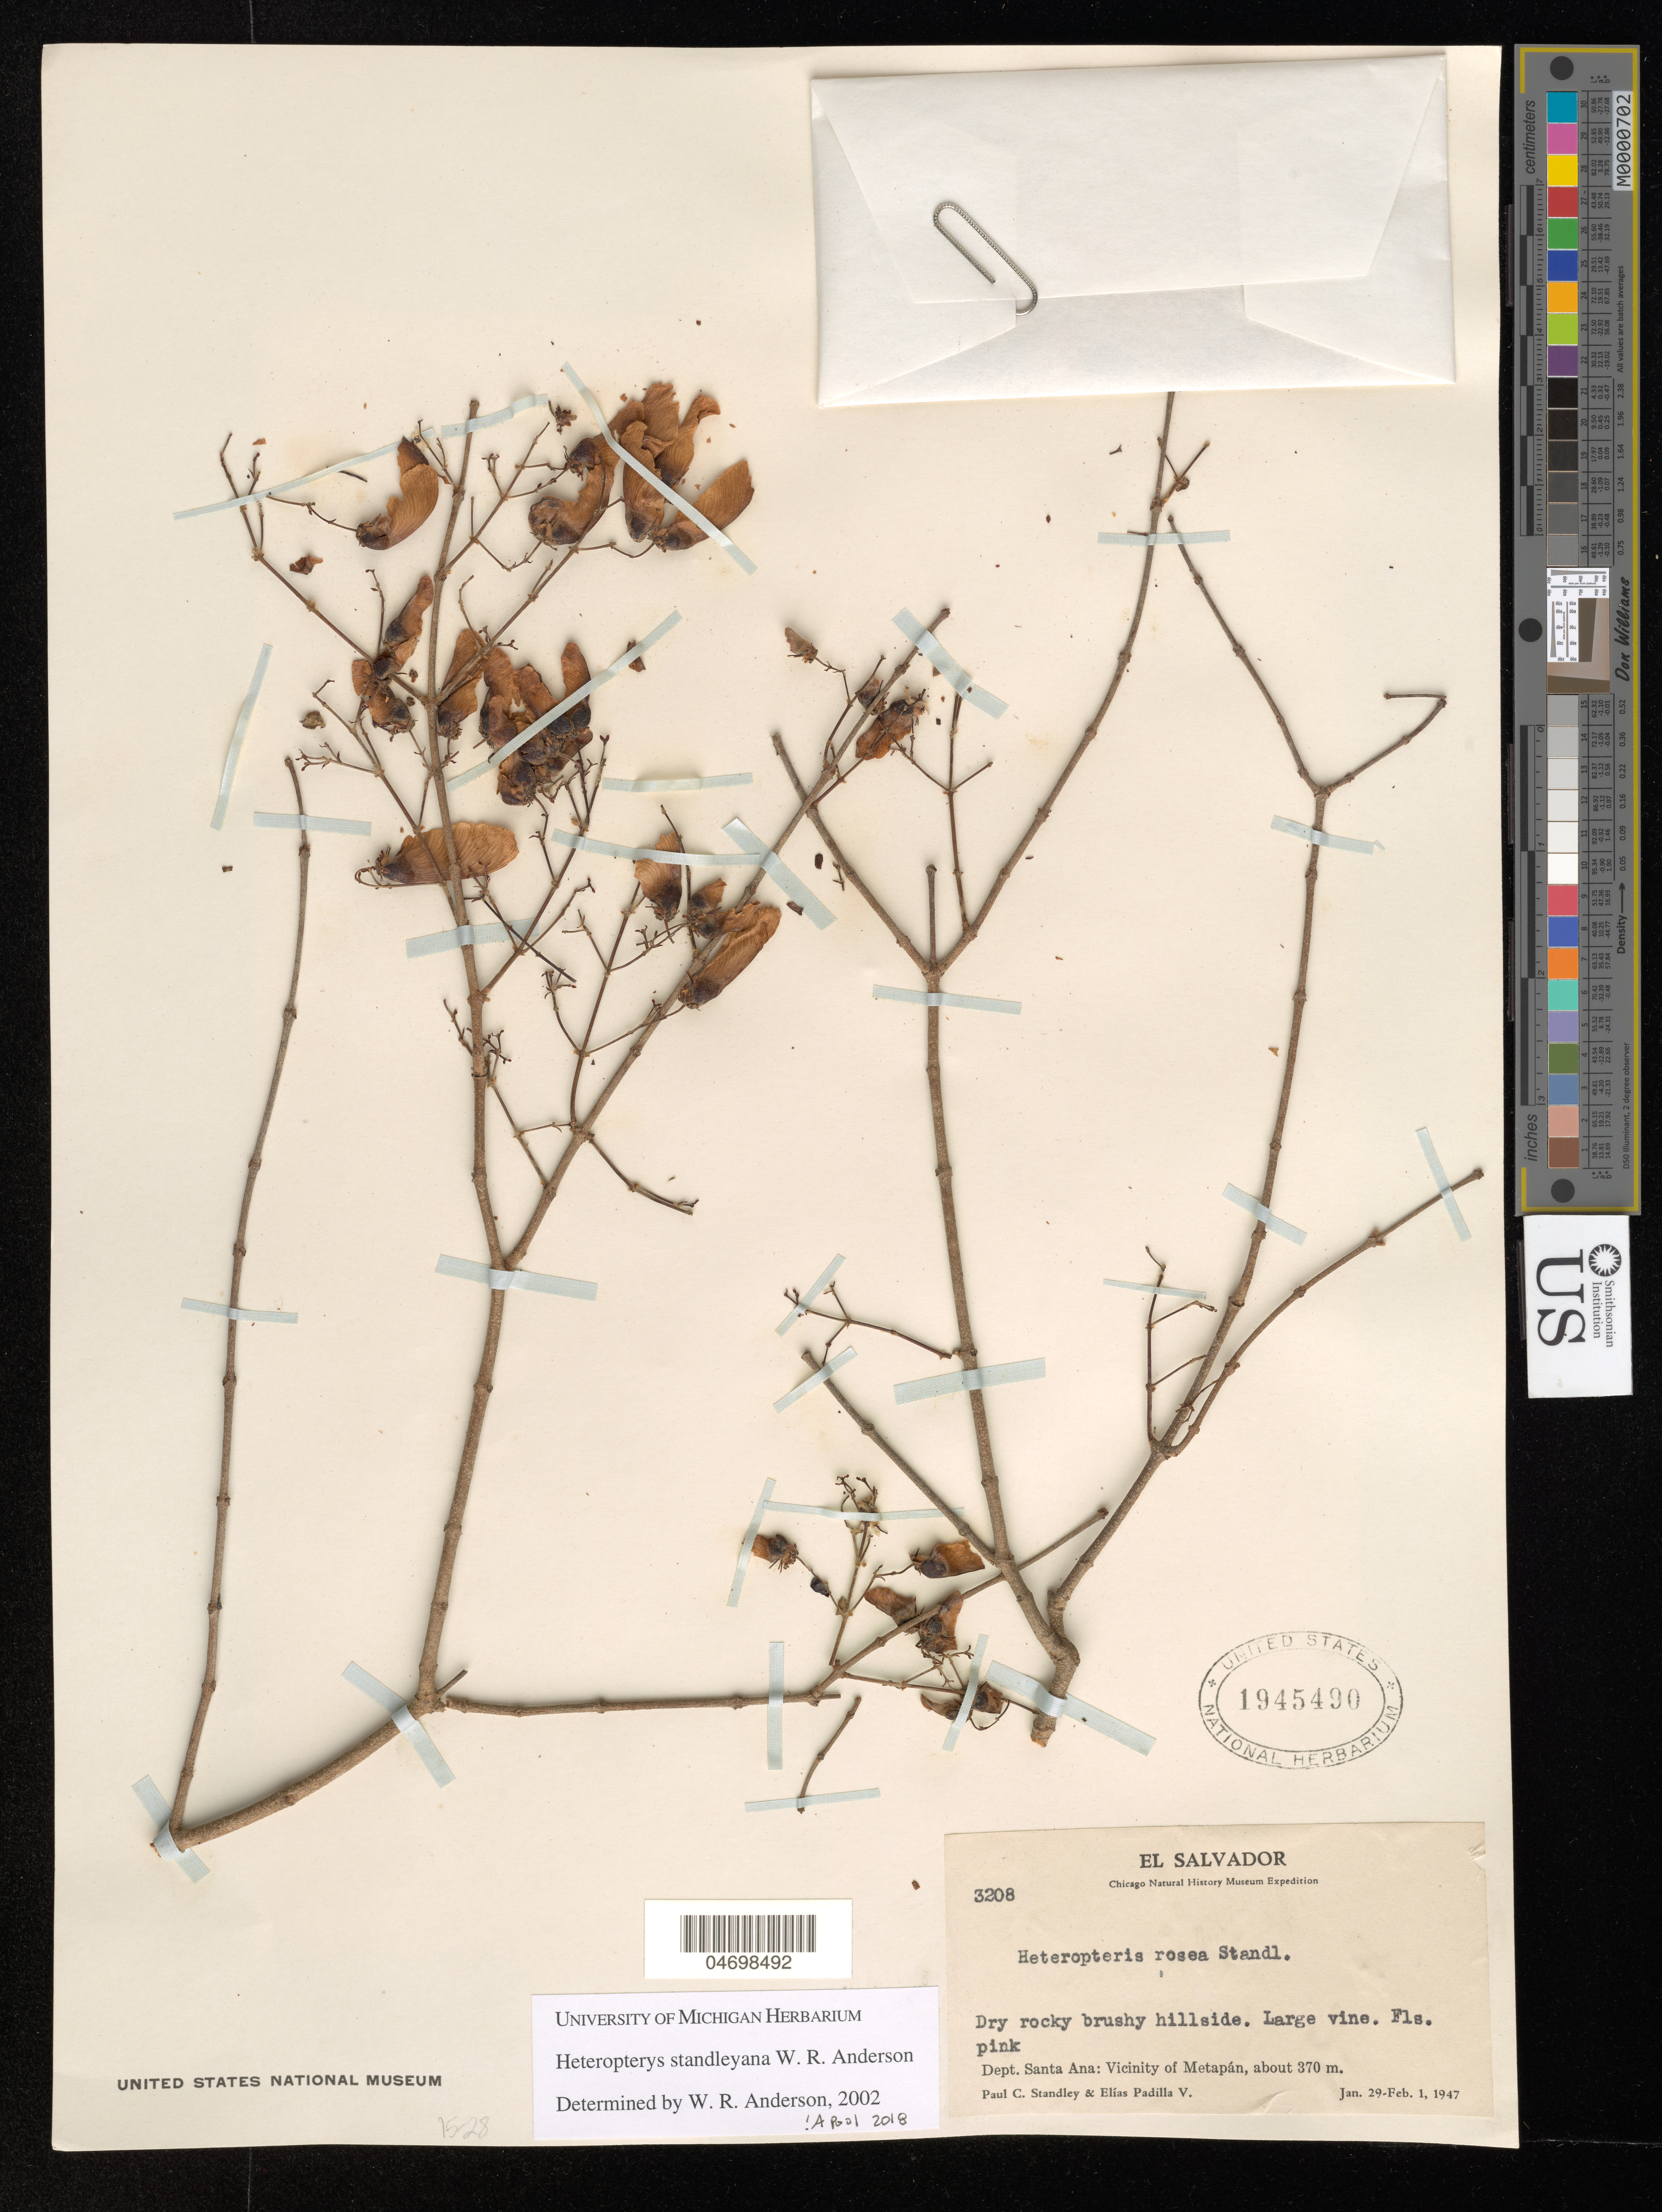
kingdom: Plantae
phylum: Tracheophyta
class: Magnoliopsida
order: Malpighiales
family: Malpighiaceae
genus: Heteropterys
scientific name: Heteropterys standleyana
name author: W.R. Anderson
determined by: Pool, A., (MO), Missouri Botanical Garden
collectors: P. C. Standley & E. Padilla V.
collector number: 3208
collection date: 1947-01-29/1947-02-01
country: El Salvador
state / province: Santa Ana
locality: Vicinity of Metapan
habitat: Dry rocky brushy hillside.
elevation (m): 370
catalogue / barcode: US 1945490